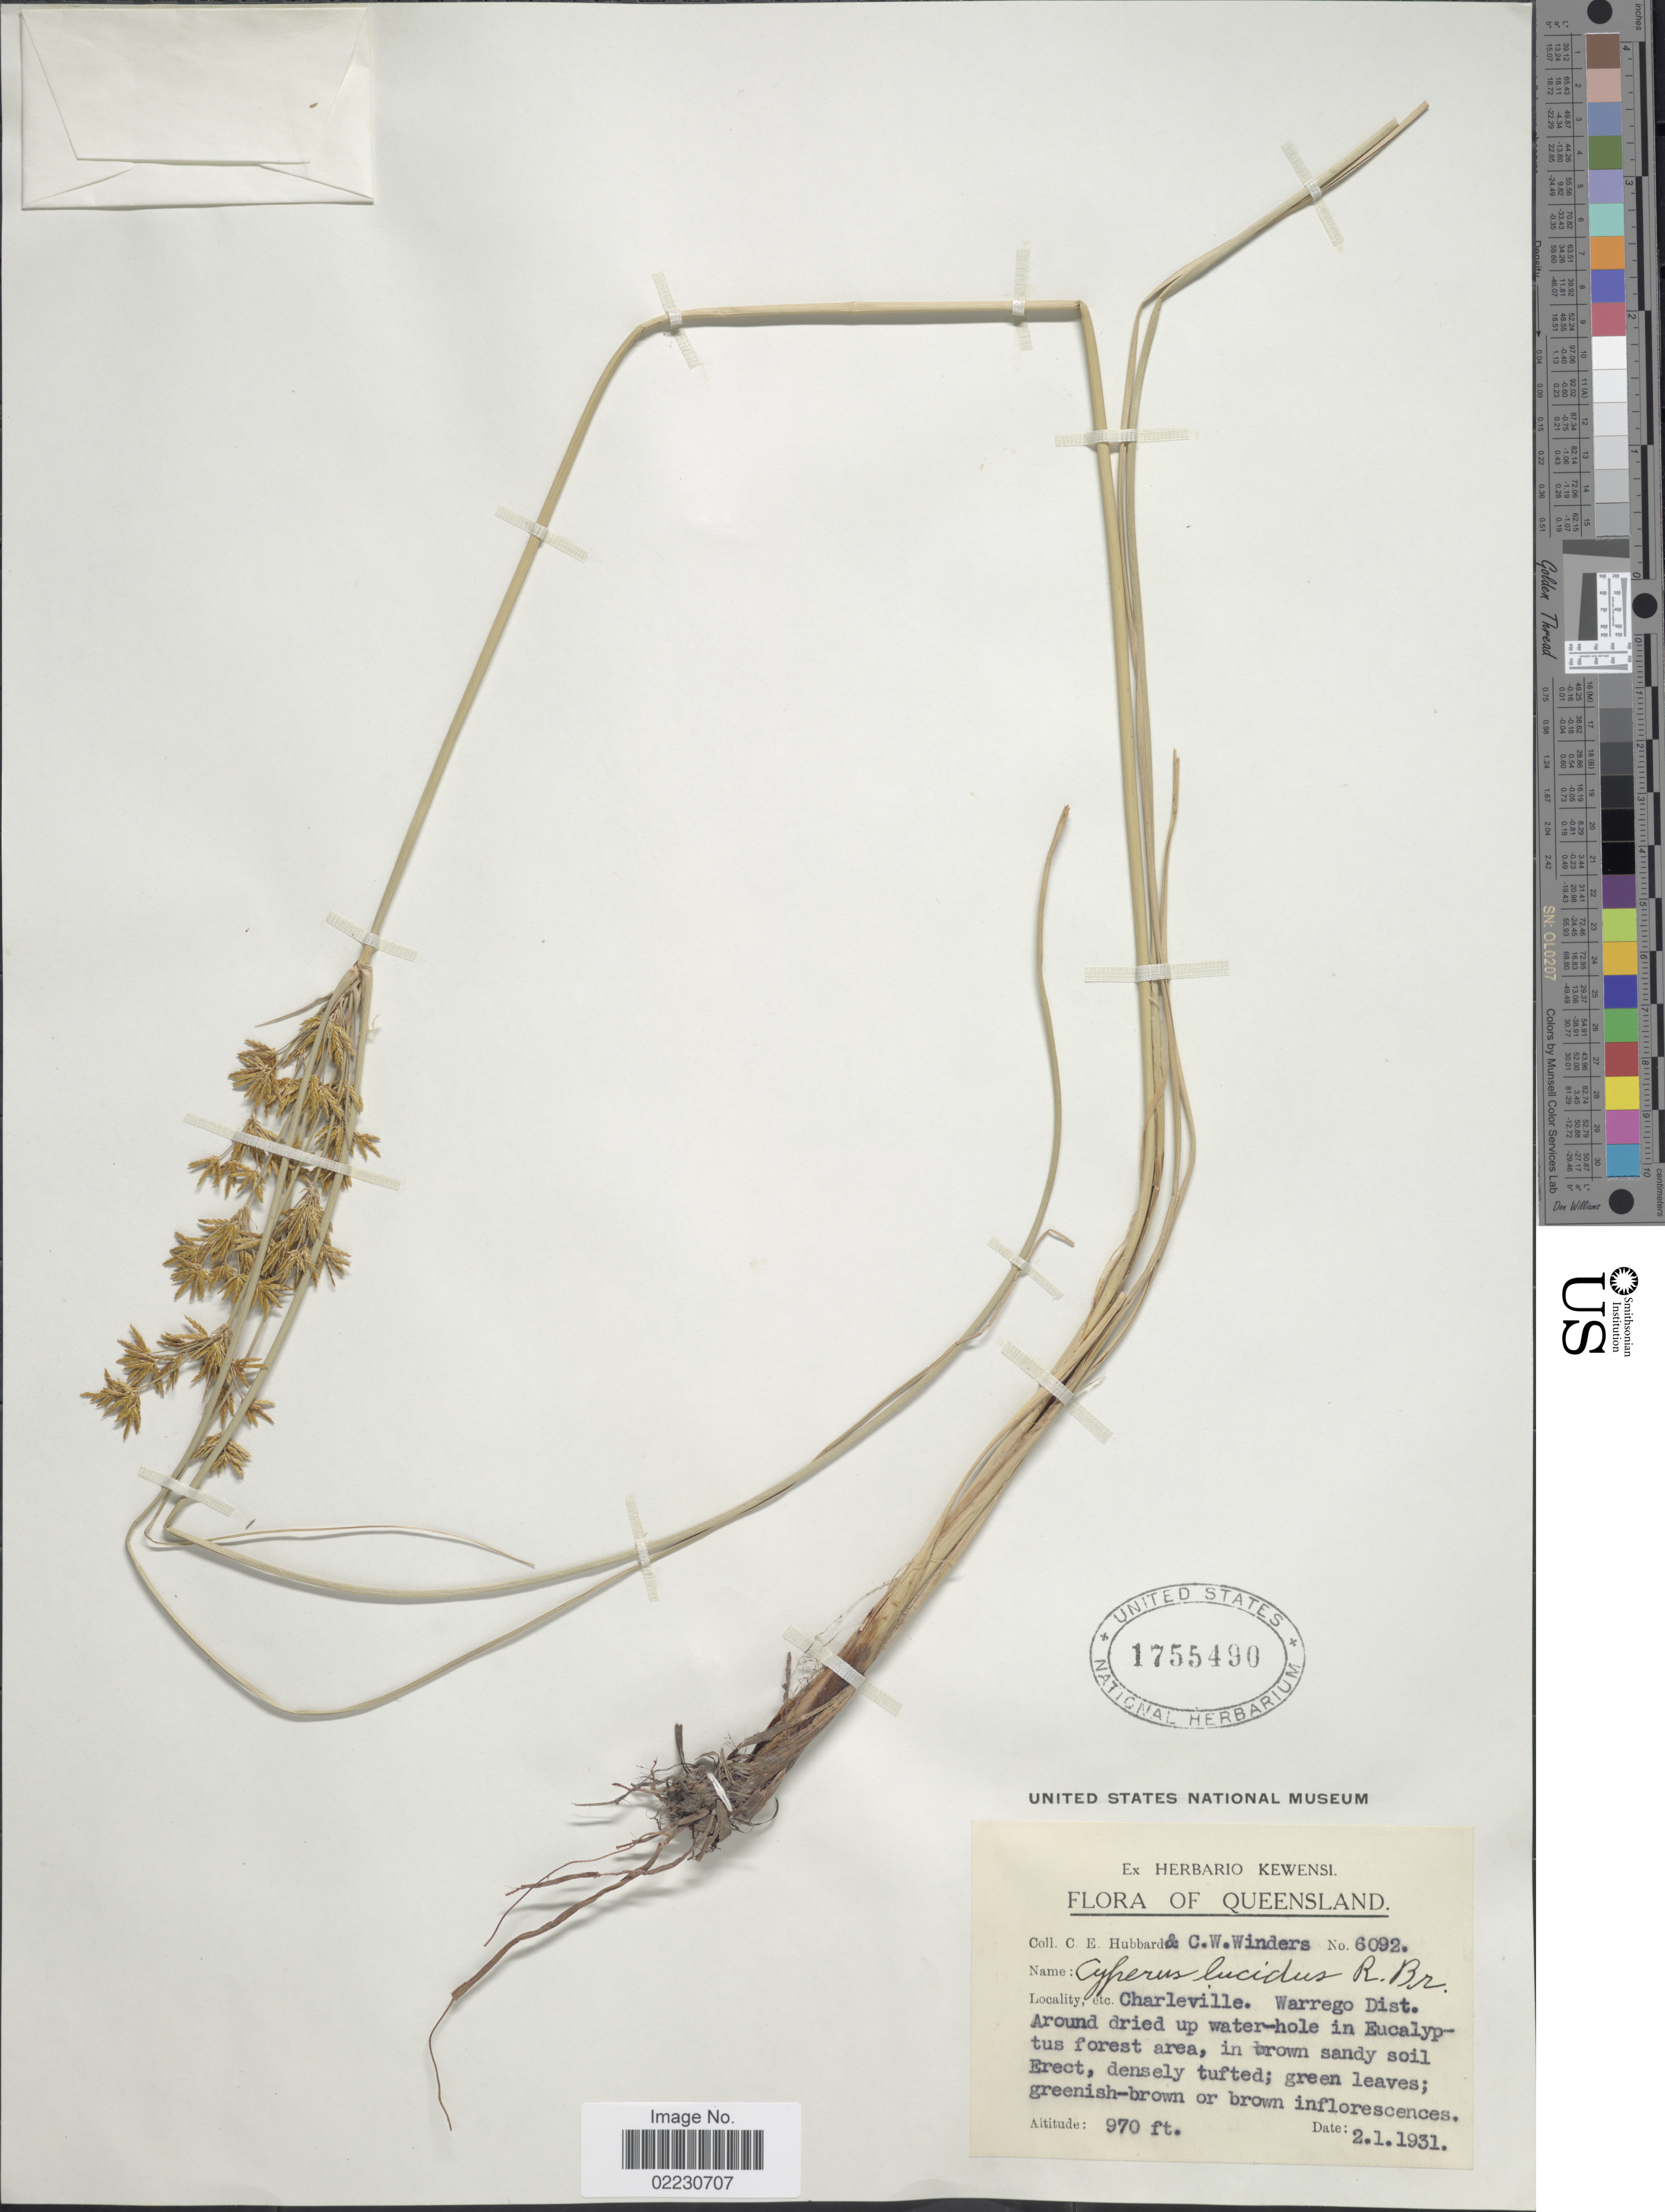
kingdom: Plantae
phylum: Tracheophyta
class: Liliopsida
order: Poales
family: Cyperaceae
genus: Cyperus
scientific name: Cyperus lucidus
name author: R. Br.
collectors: C. E. Hubbard & C. Winders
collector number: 6092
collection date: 1931-01-02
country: Australia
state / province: Queensland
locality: Charleville. Warrego Dist.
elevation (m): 296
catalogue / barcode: US 1755490